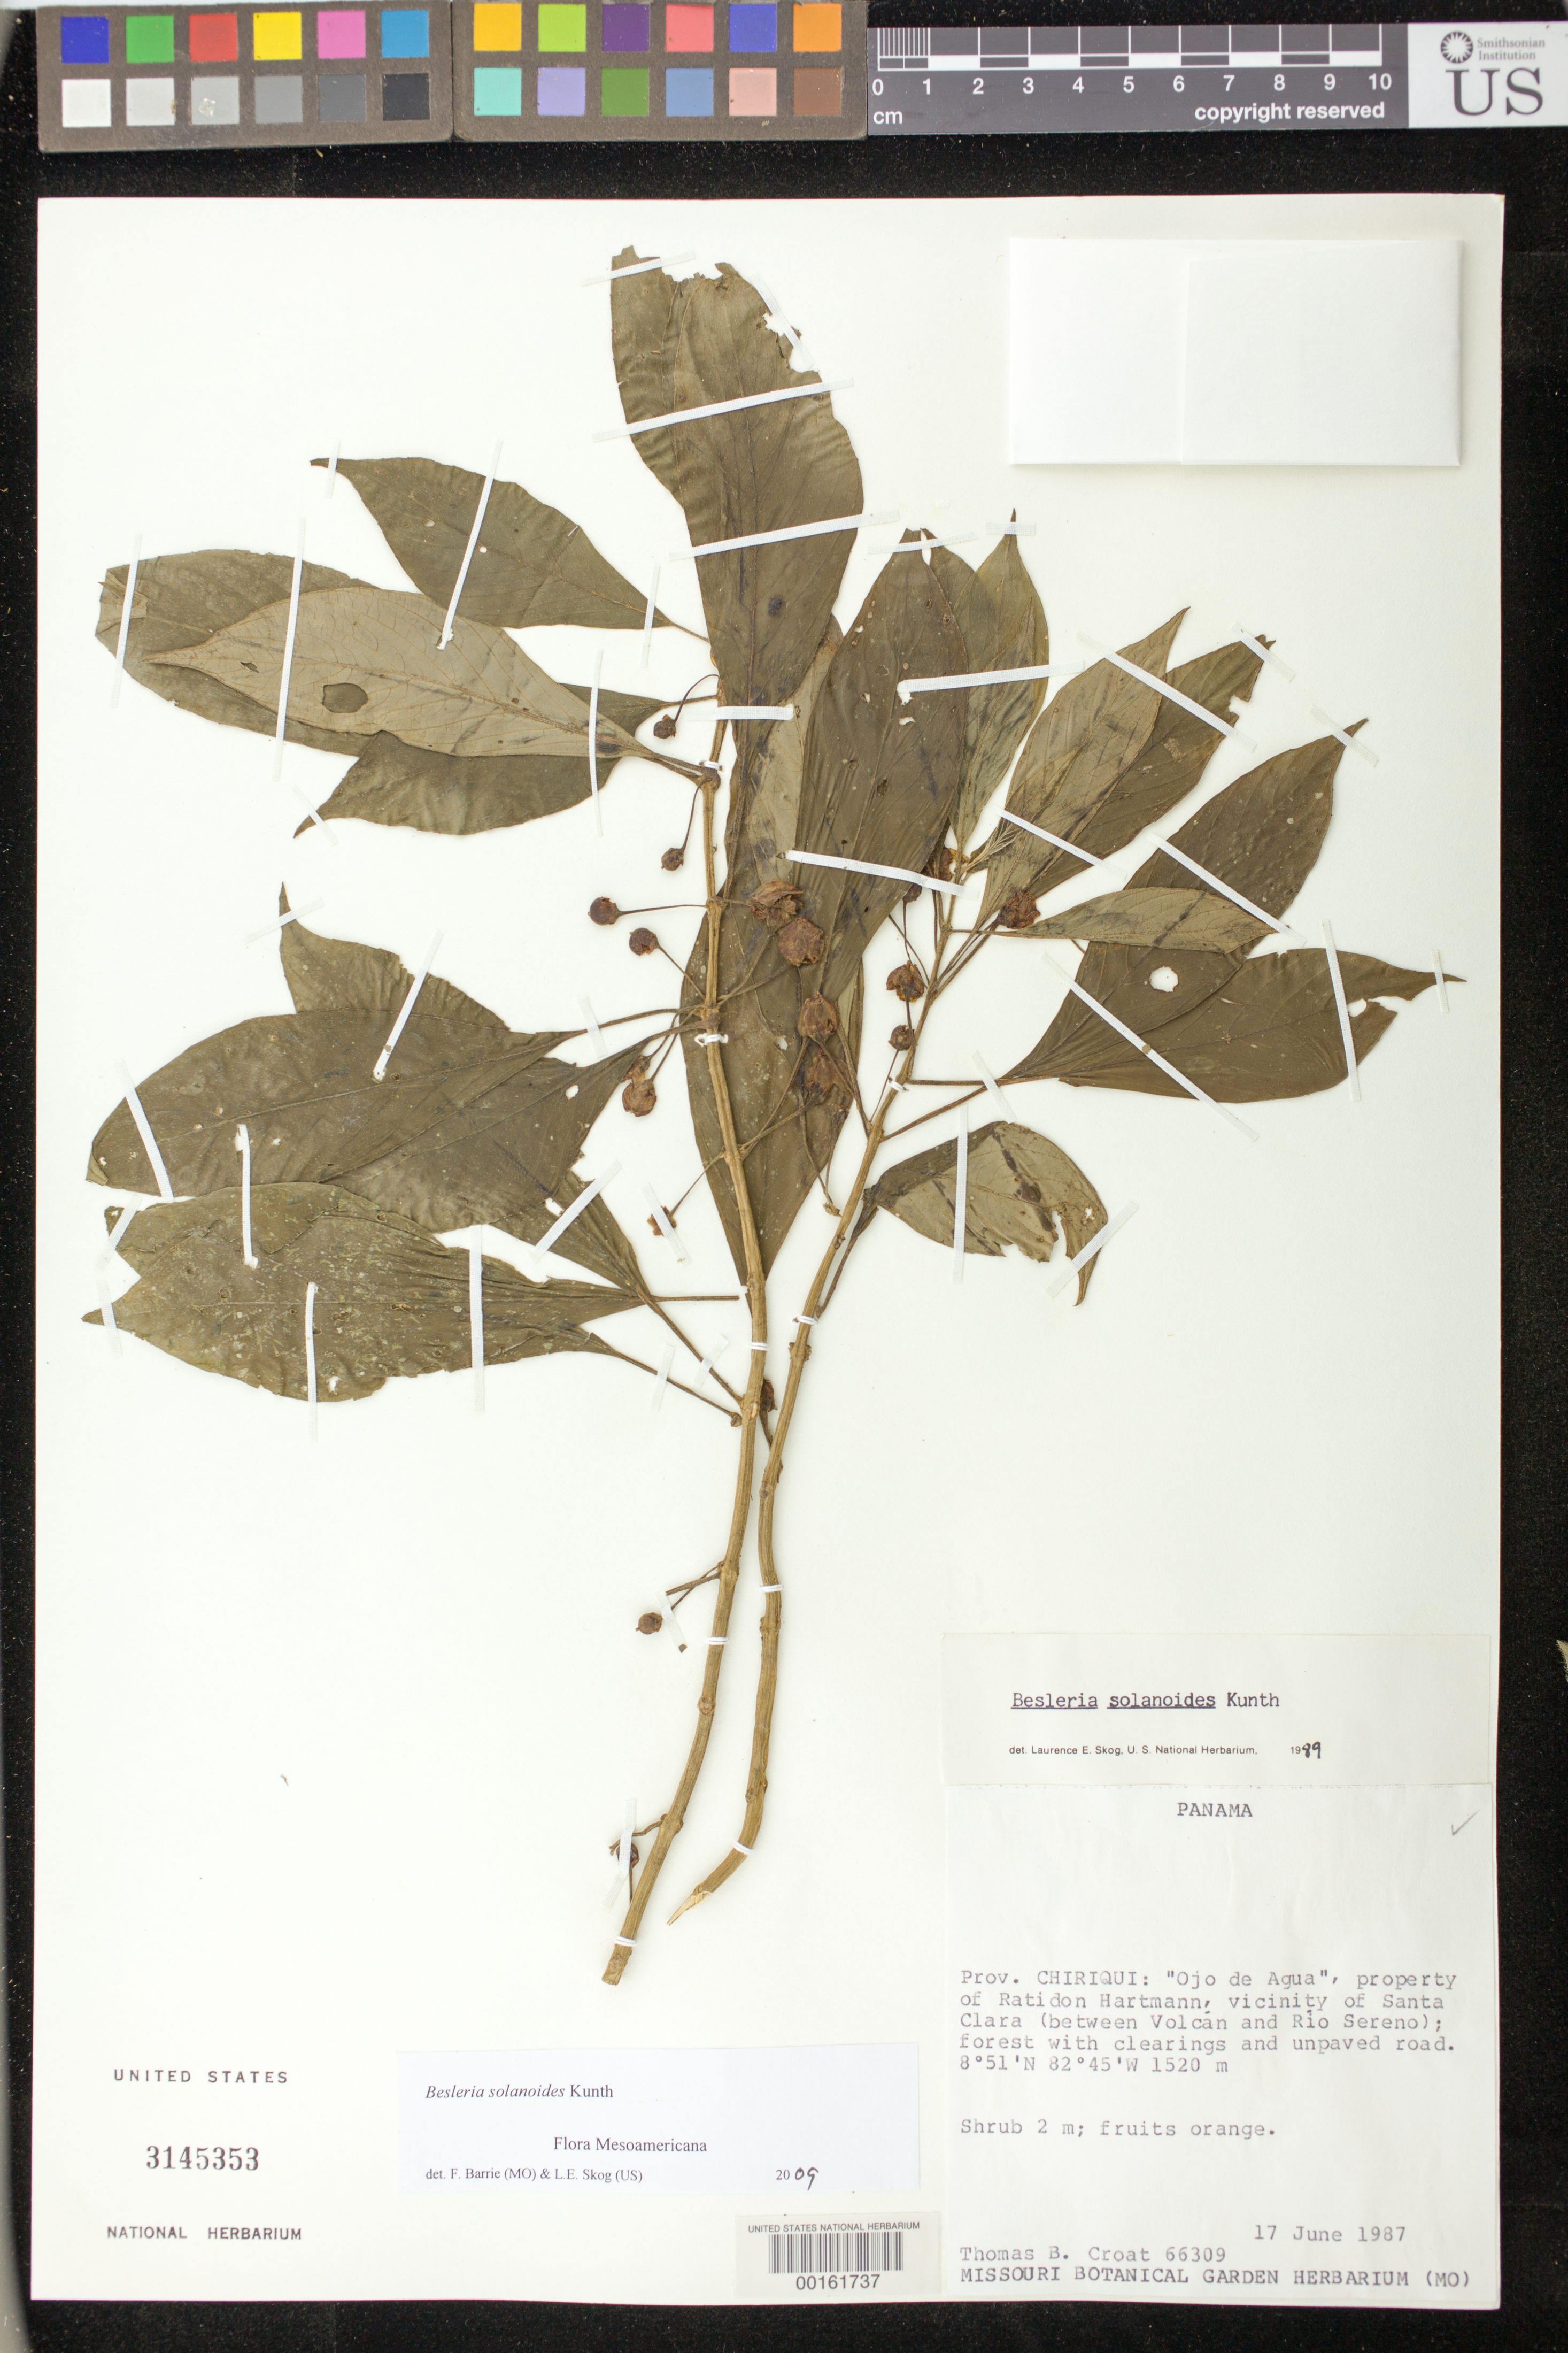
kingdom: Plantae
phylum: Tracheophyta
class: Magnoliopsida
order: Lamiales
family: Gesneriaceae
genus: Besleria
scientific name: Besleria solanoides var. solanoides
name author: Kunth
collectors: T. B. Croat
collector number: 66309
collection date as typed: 17 Jun 1987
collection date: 1987-06-17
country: Panama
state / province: Chiriquí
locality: Ojo de Agua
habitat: Forest with clearings and unpaved road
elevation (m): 1520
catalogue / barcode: US 3145353